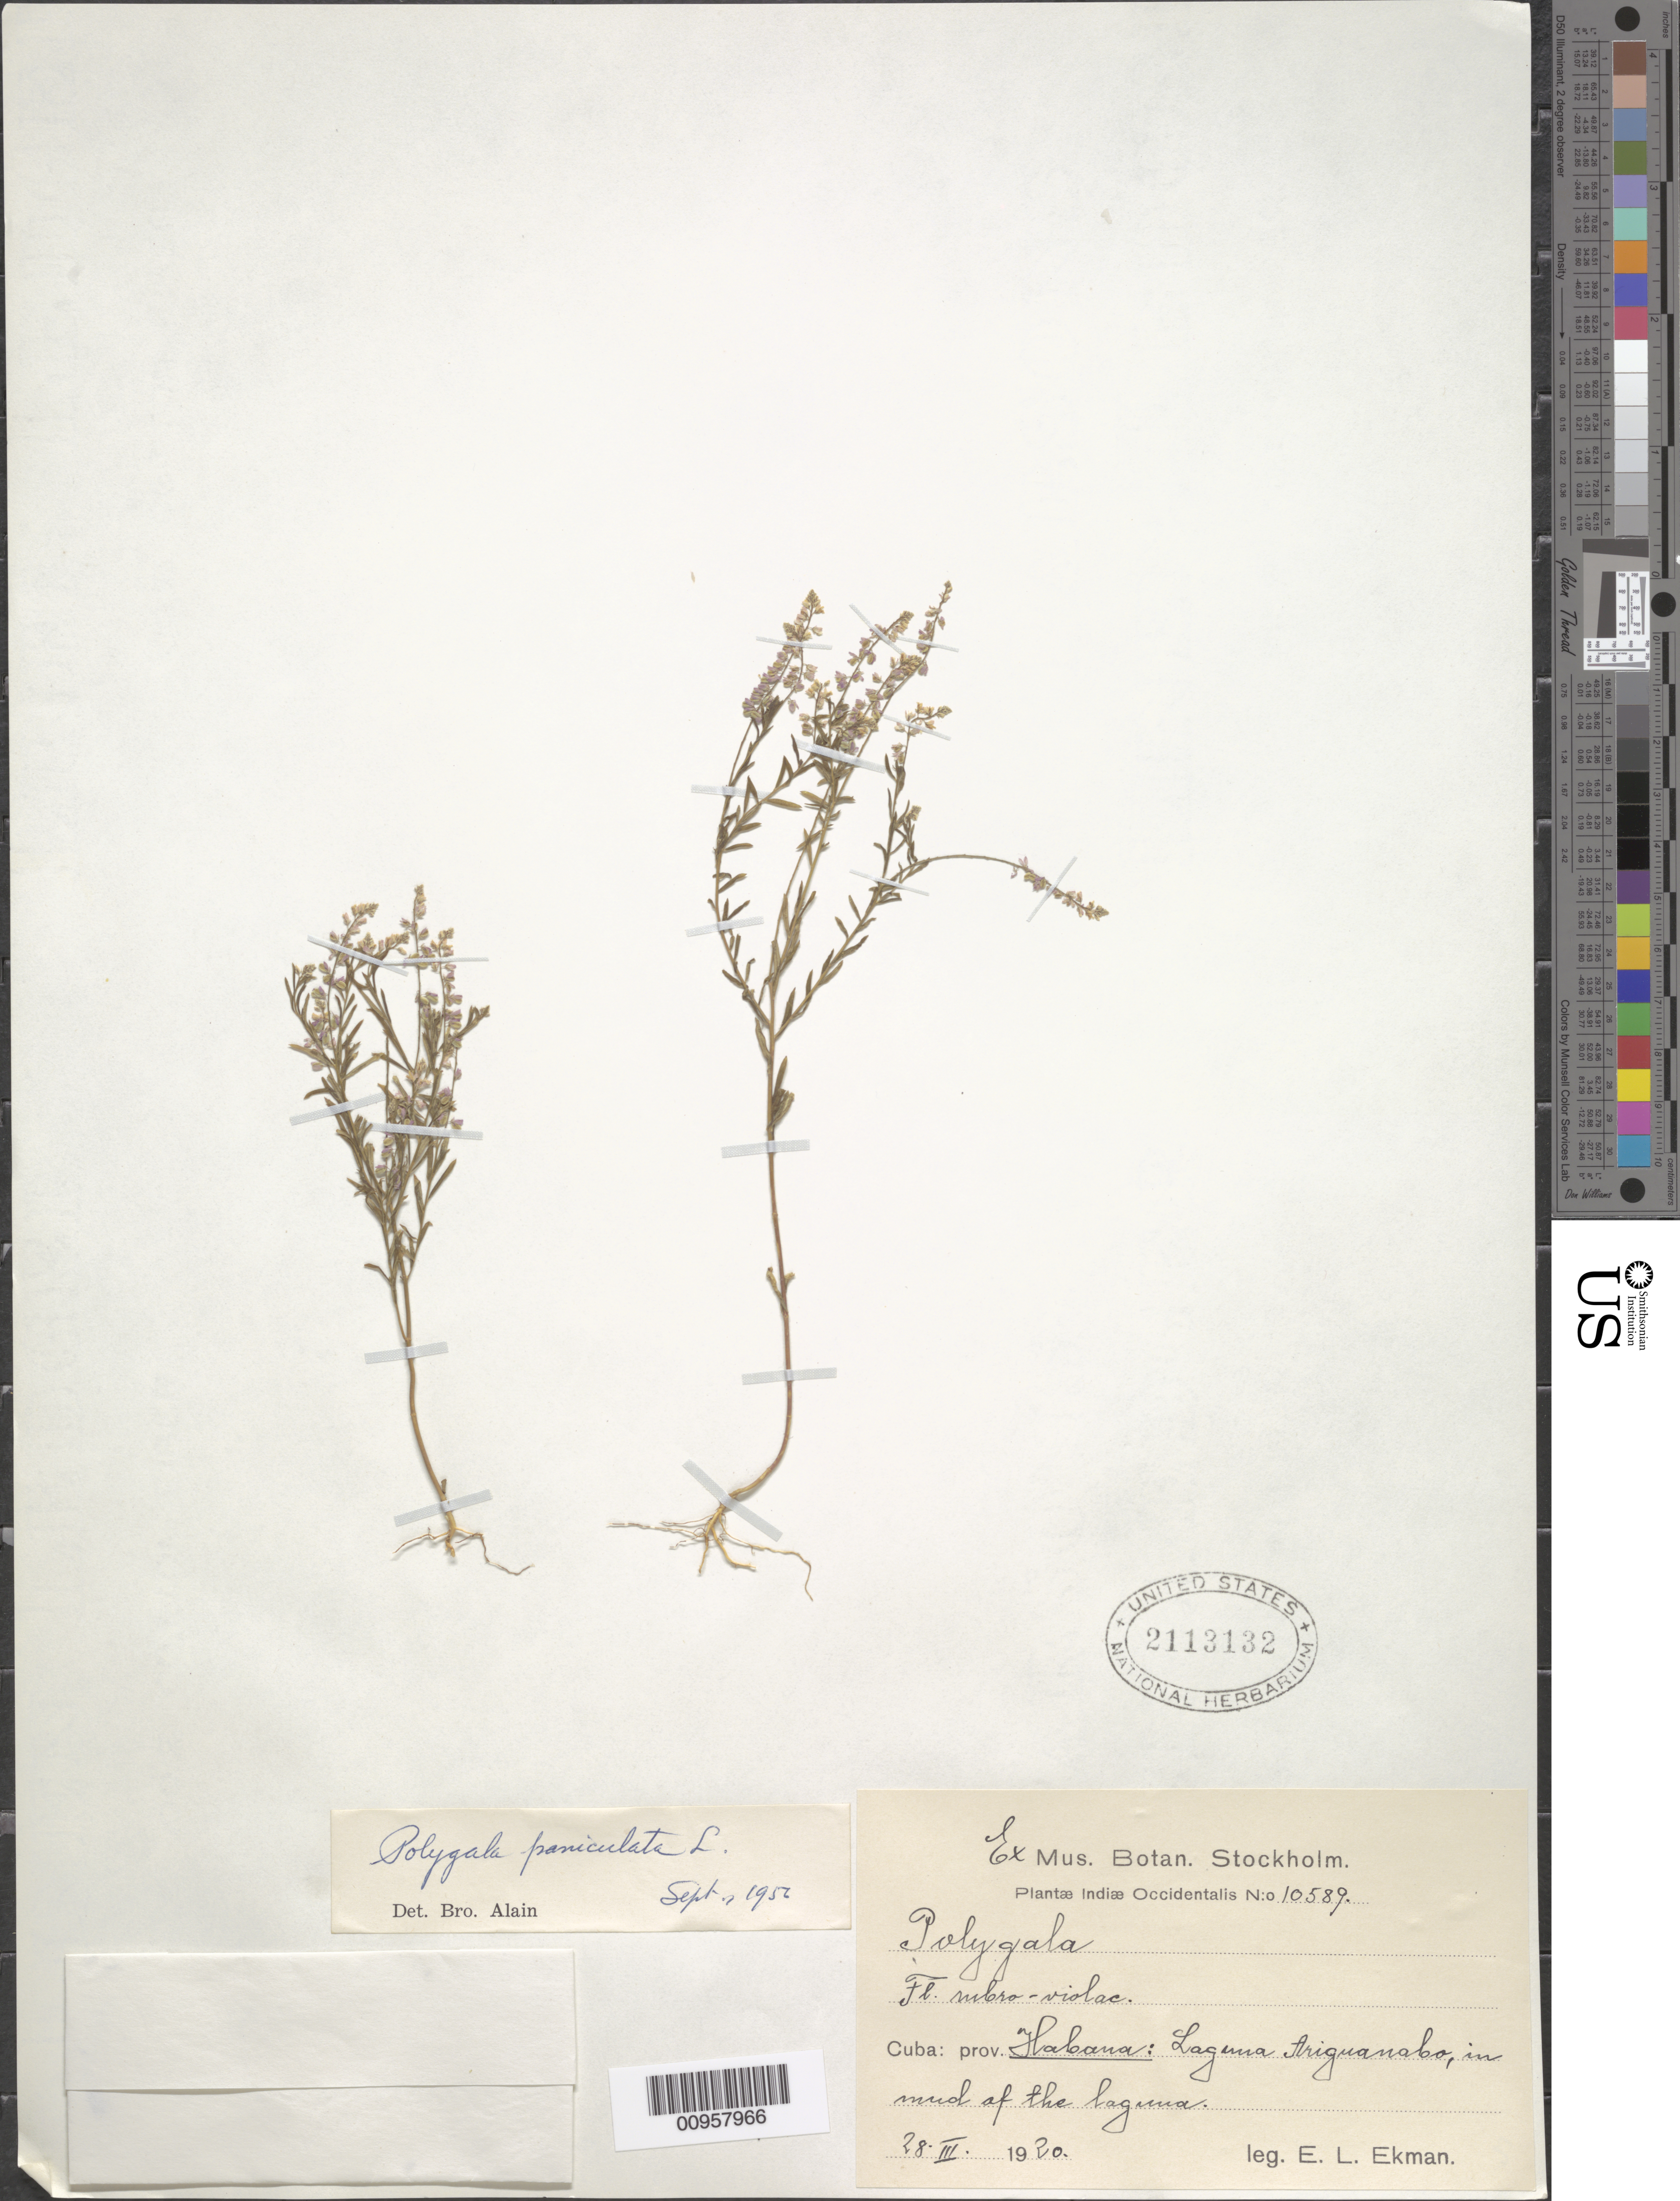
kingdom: Plantae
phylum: Tracheophyta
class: Magnoliopsida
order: Fabales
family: Polygalaceae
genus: Polygala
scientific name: Polygala paniculata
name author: L.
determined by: Liogier, Alain H.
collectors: E. L. Ekman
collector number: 10589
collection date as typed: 28 Mar 1920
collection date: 1920-03-28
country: Cuba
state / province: La Habana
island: Cuba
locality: Laguna Ariguanaba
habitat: In mud of the laguna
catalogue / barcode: US 2113132